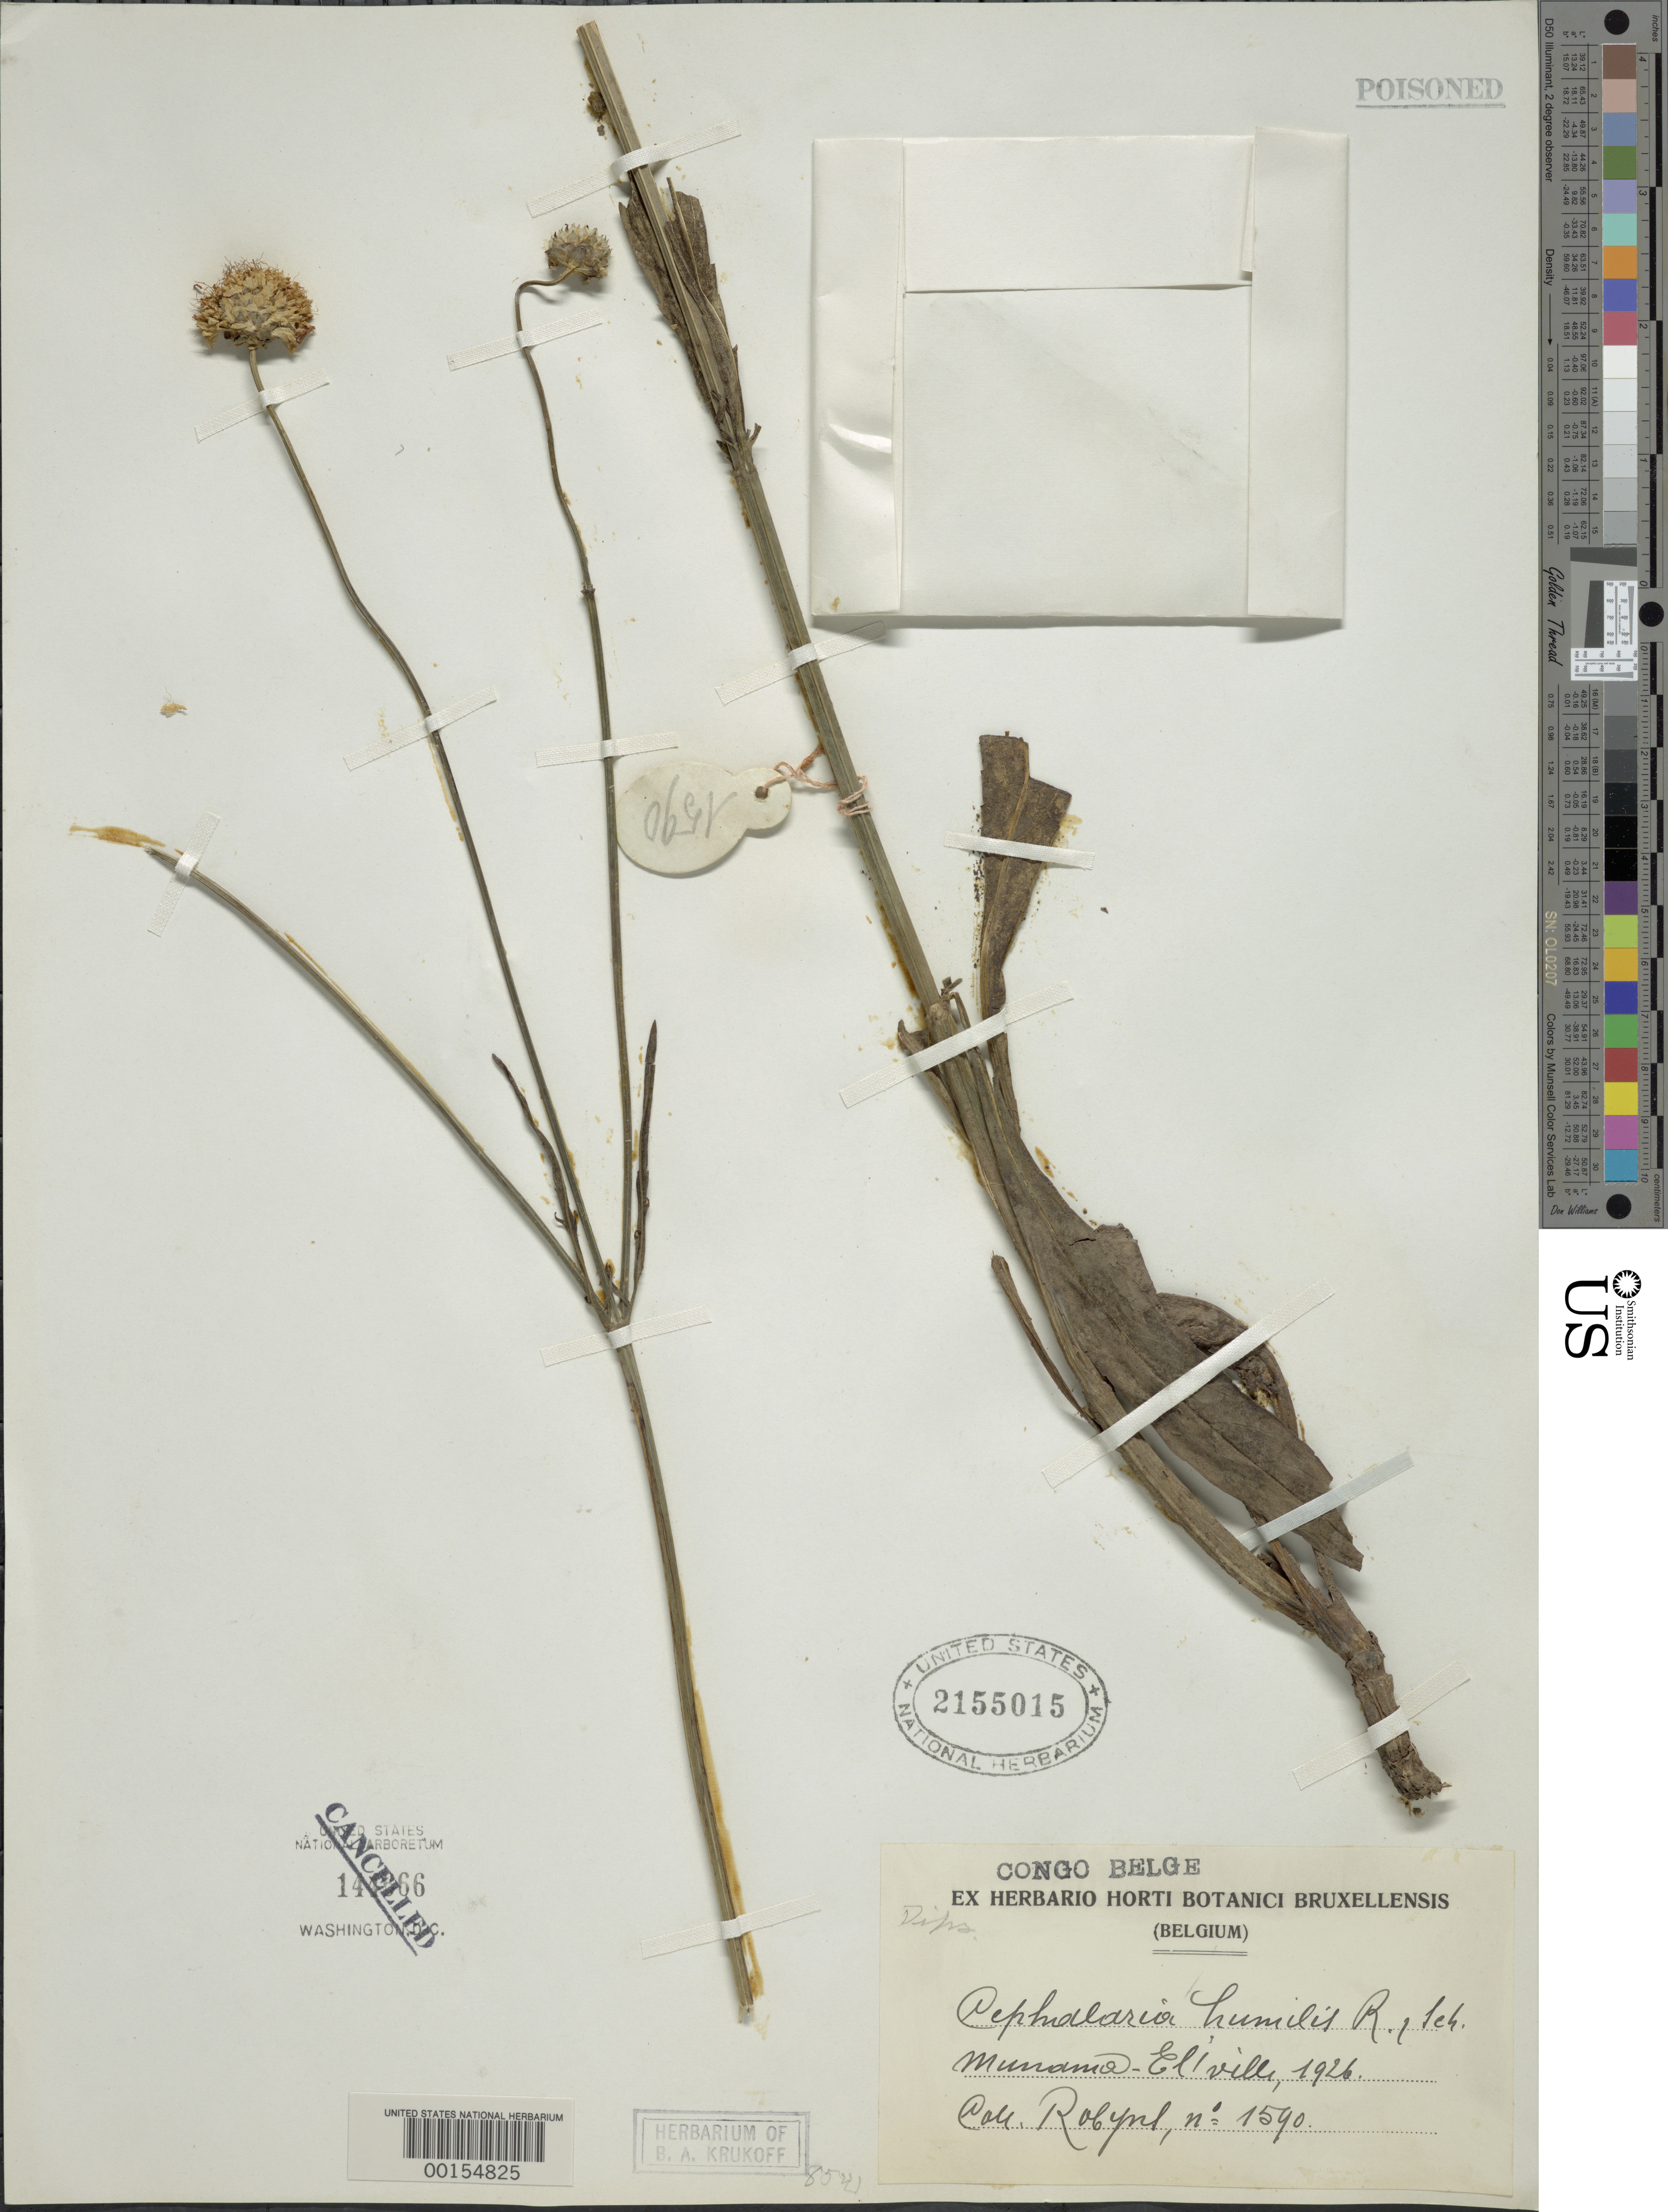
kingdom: Plantae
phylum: Tracheophyta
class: Magnoliopsida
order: Dipsacales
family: Caprifoliaceae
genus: Cephalaria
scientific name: Cephalaria humilis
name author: Roem. & Schult.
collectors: F. Robyns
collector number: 1590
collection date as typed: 1926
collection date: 1926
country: Congo, Democratic Republic of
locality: Muname, Elivilles [Country: Zaire?]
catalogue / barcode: US 2155015